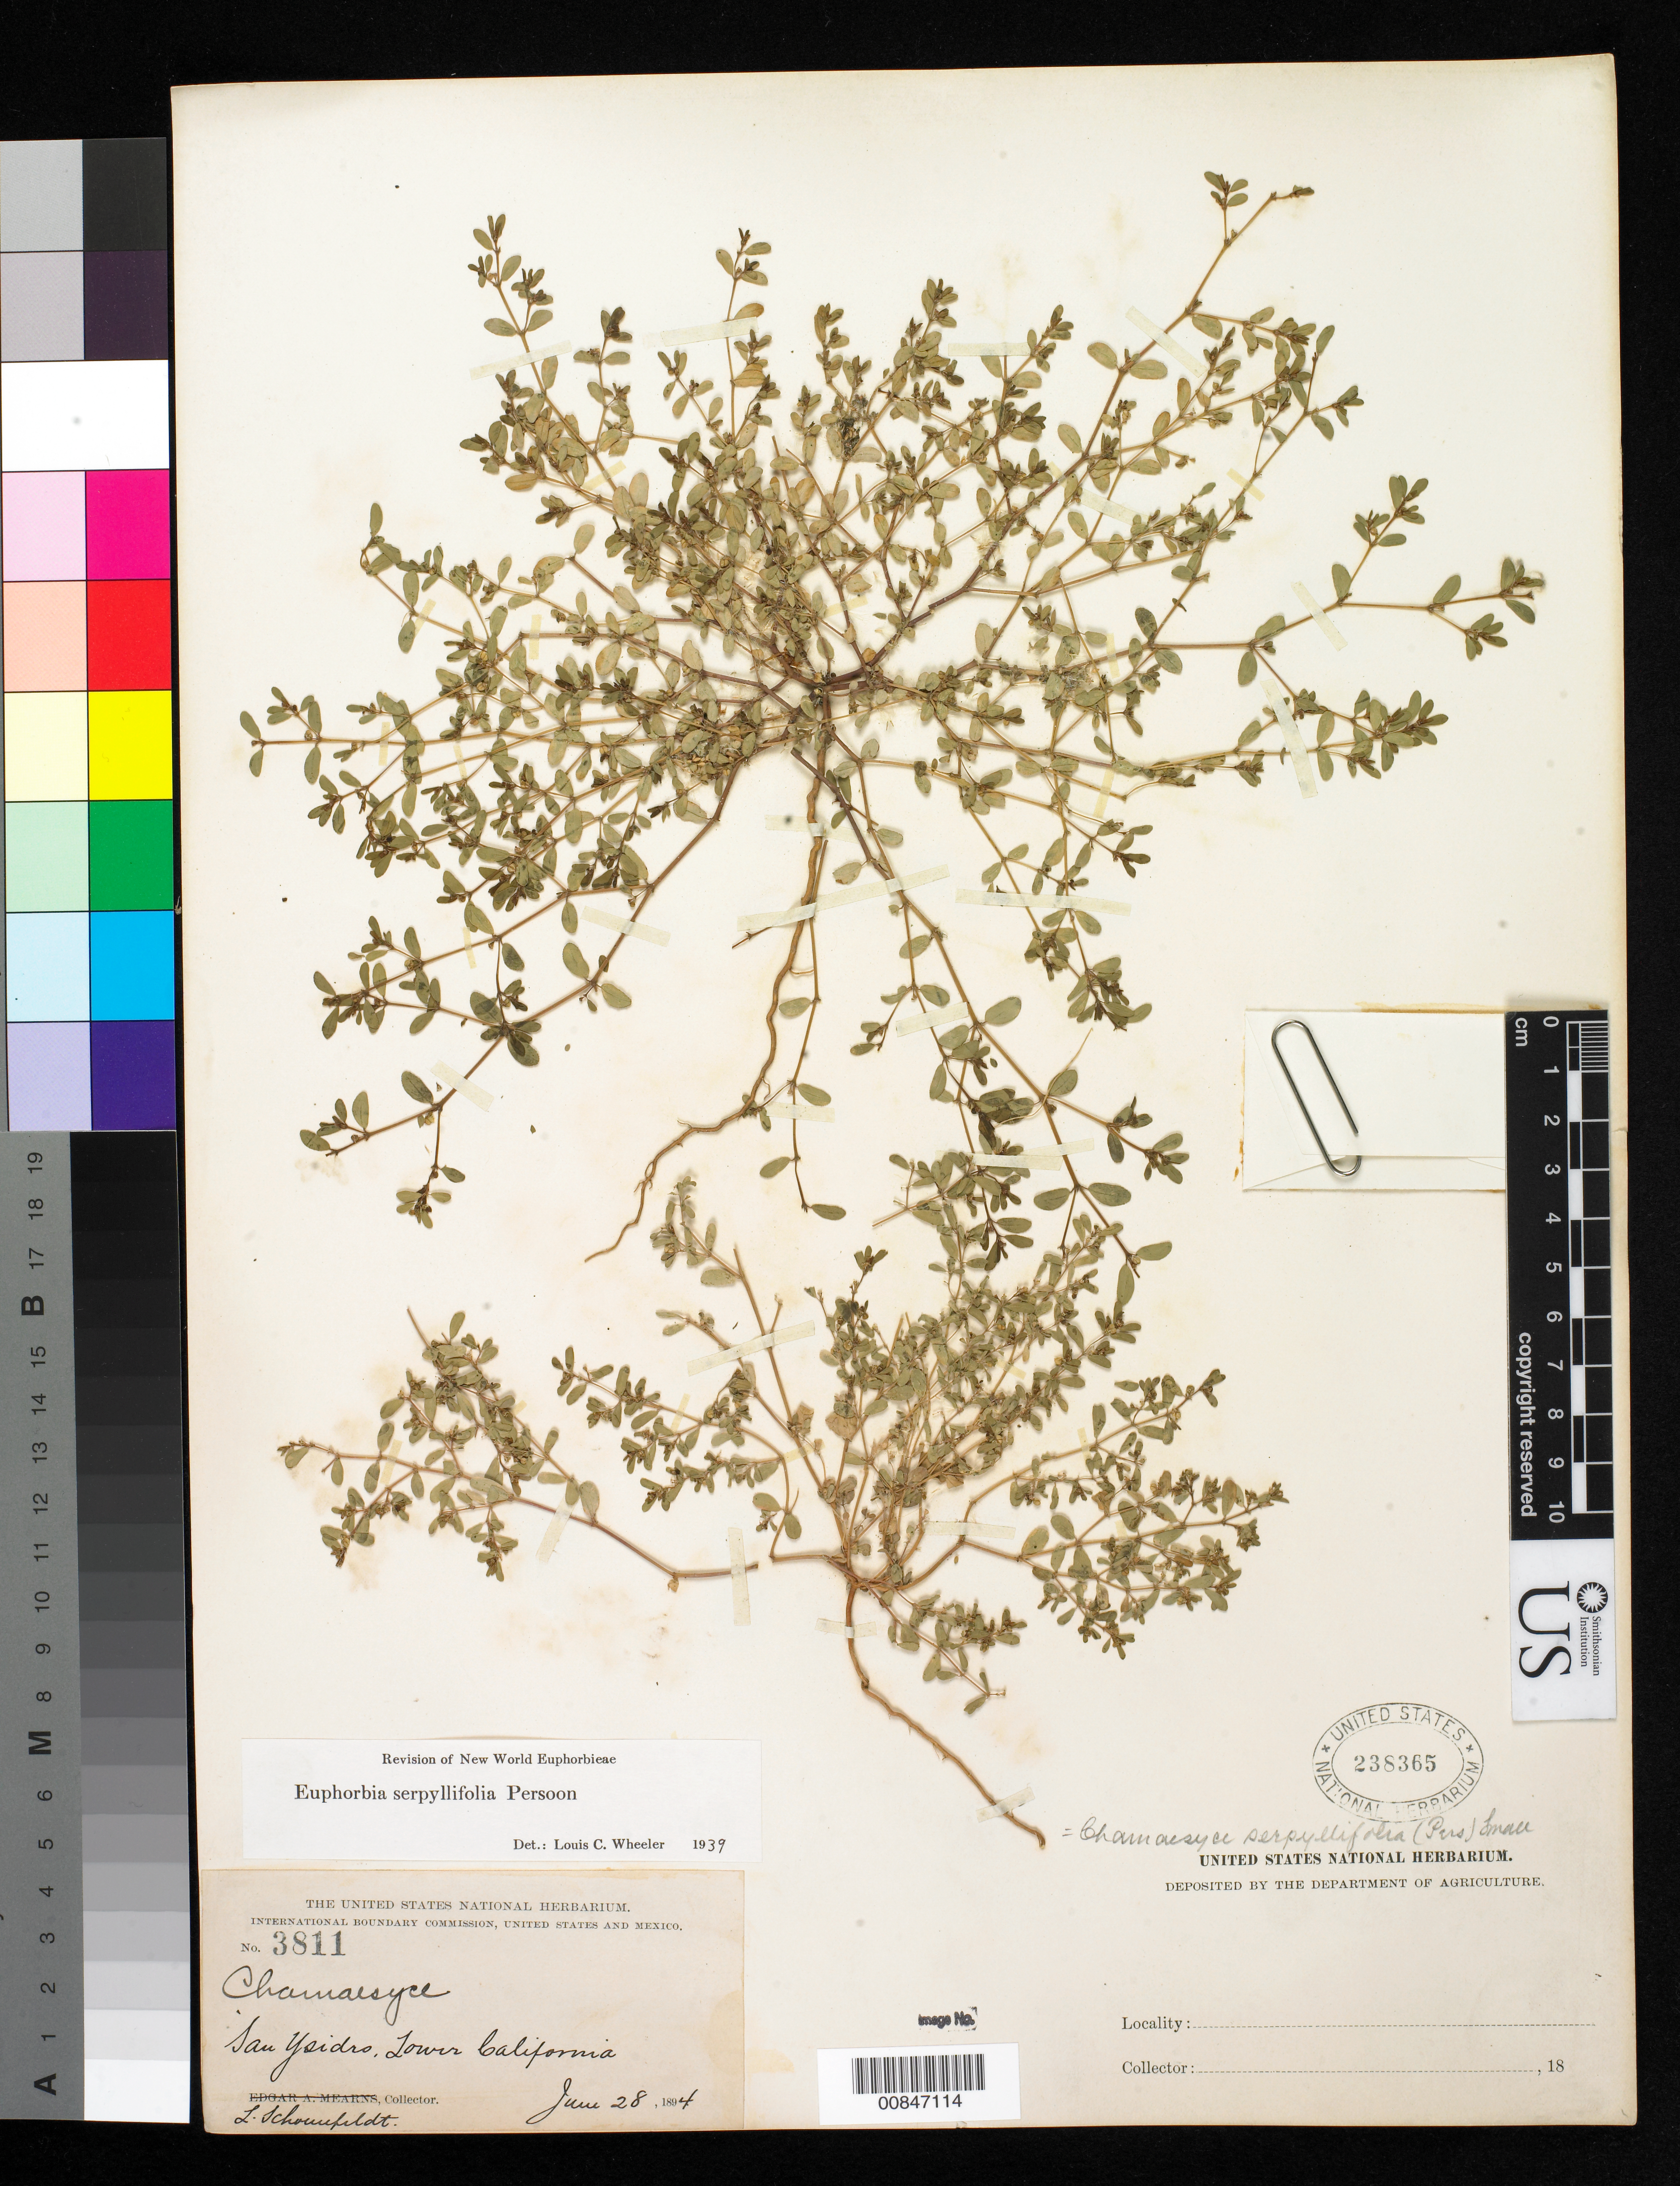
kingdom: Plantae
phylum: Tracheophyta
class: Magnoliopsida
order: Malpighiales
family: Euphorbiaceae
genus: Euphorbia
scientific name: Euphorbia serpillifolia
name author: Pers.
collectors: L. Schoenfeldt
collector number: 3811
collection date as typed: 28 Jun 1894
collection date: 1894-06-28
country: Mexico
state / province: Baja California Norte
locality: San Ysidro, Baja California.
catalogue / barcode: US 238365